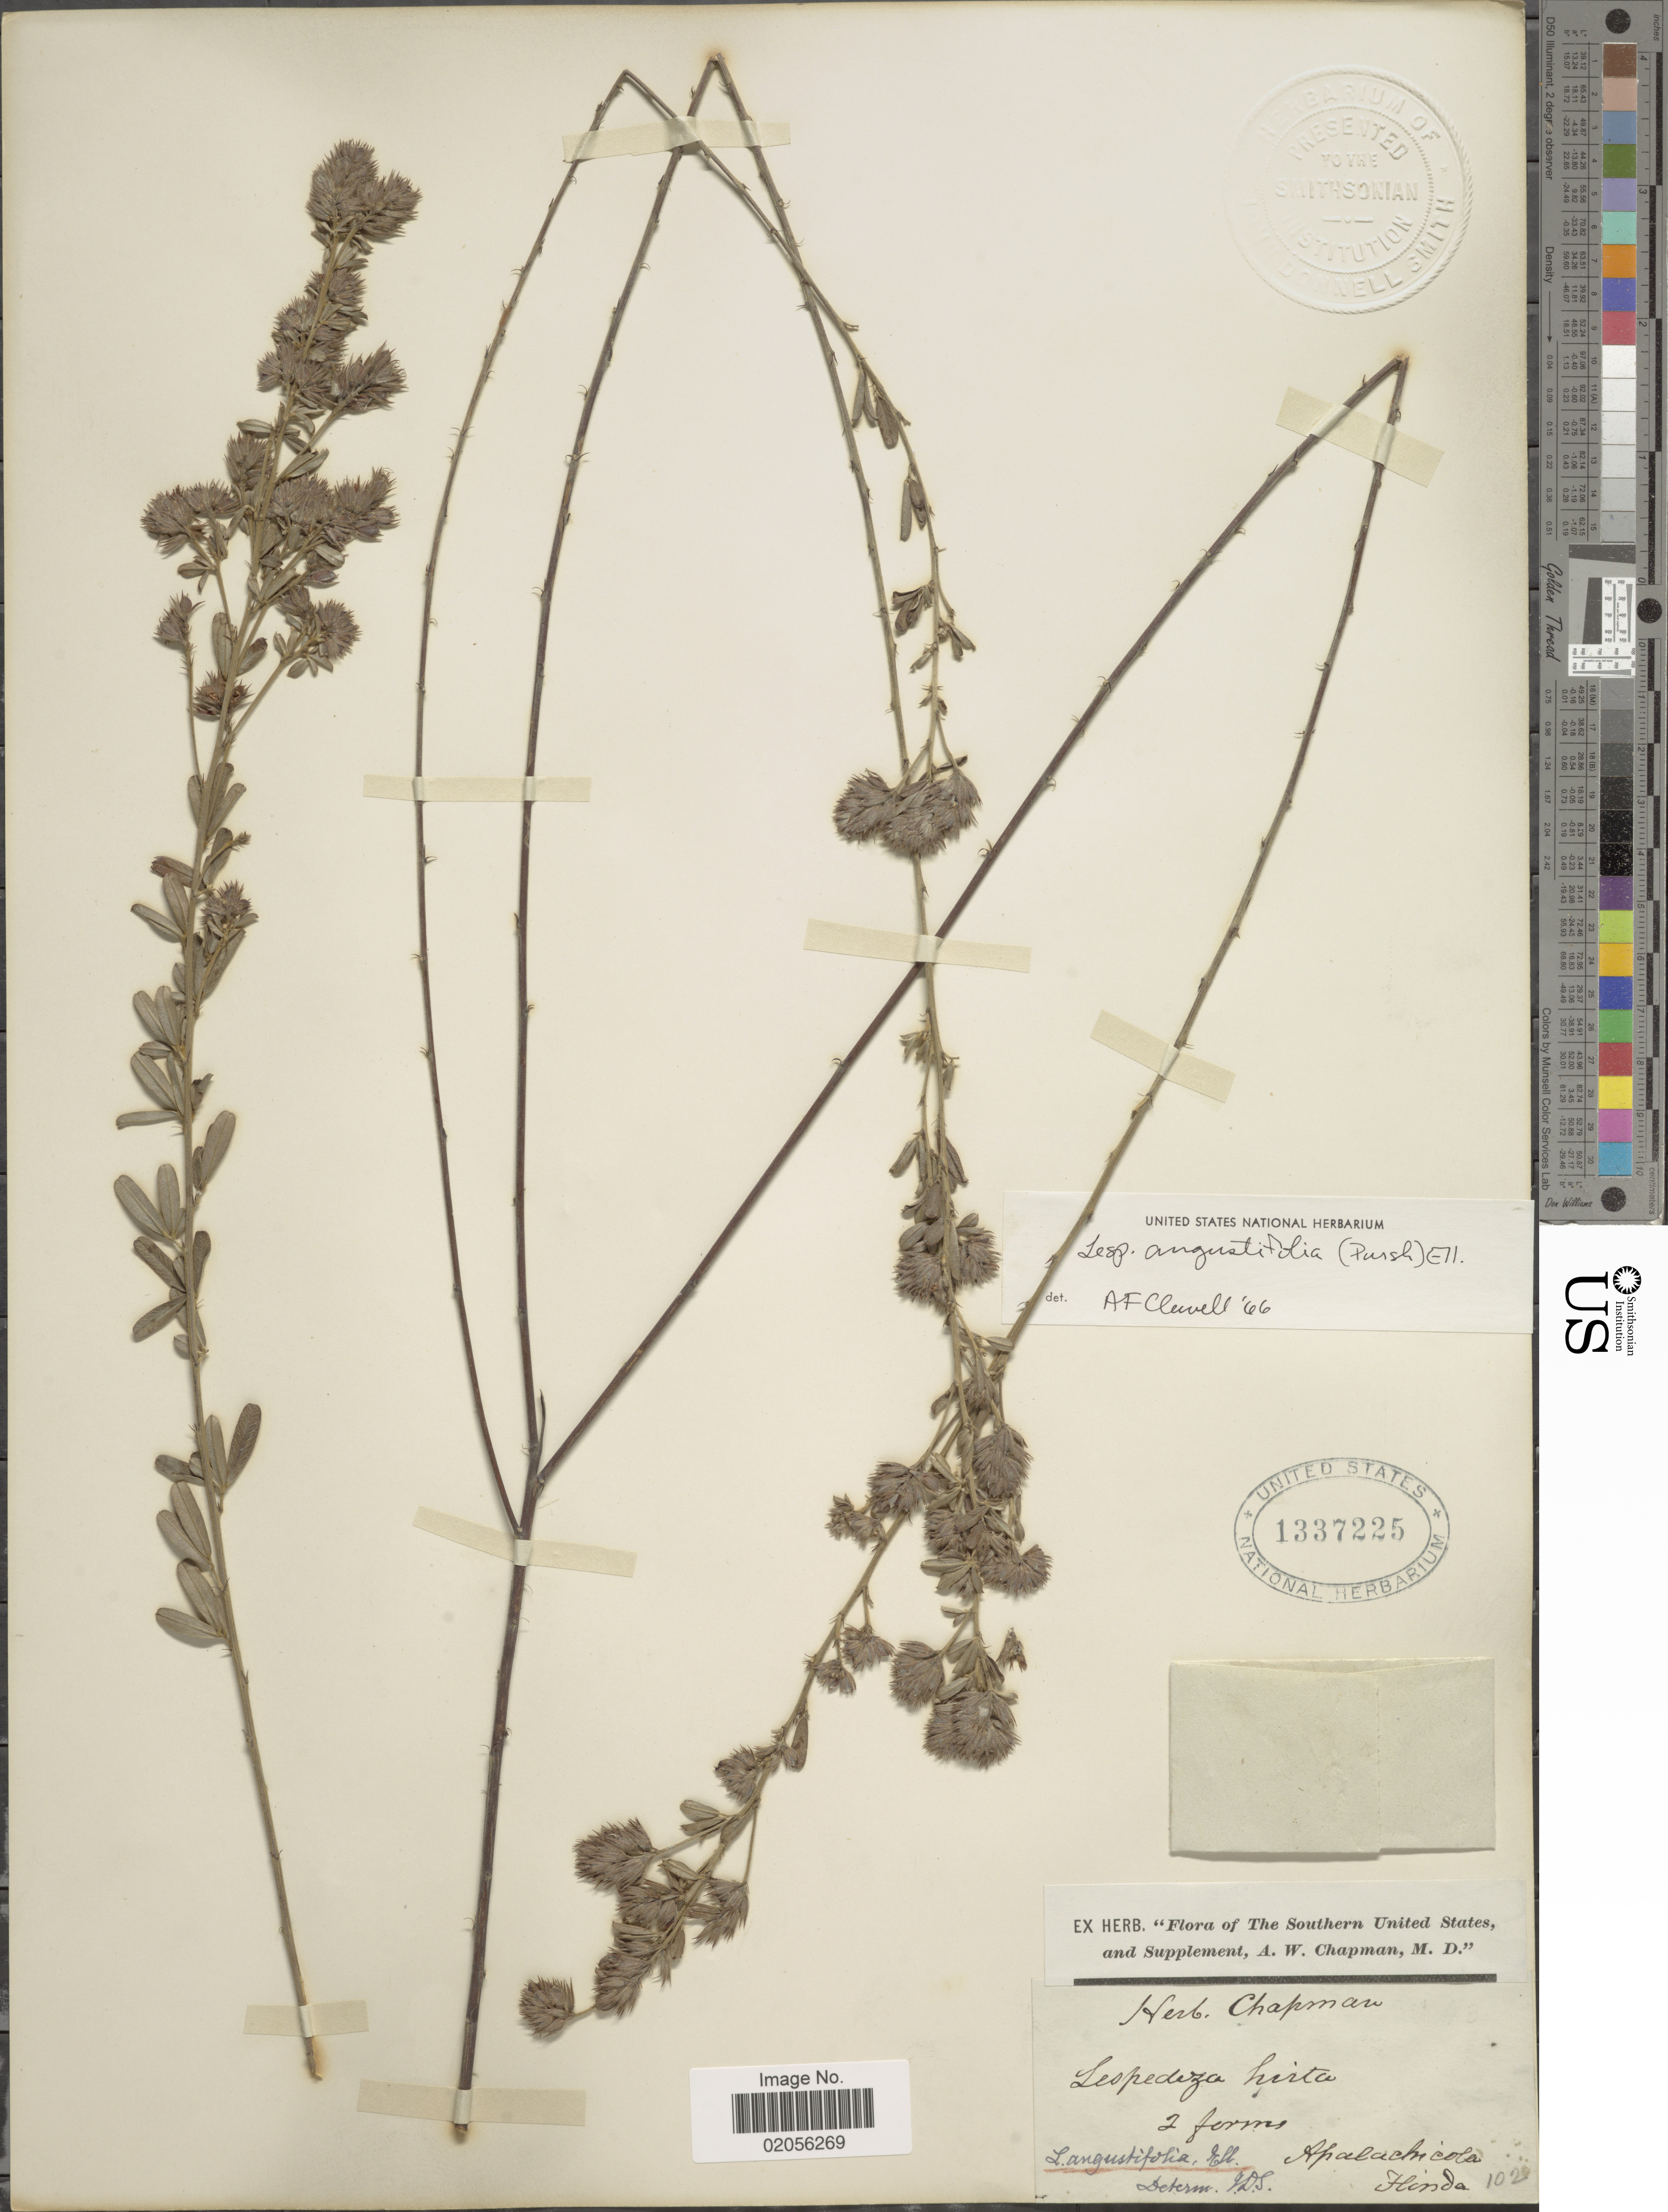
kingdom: Plantae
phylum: Tracheophyta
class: Magnoliopsida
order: Fabales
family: Fabaceae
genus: Lespedeza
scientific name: Lespedeza angustifolia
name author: (Pursh) Elliott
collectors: ex herb. Chapman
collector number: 102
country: United States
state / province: Florida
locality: Apalachicola. Southern United States, and Supplement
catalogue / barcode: US 1337225